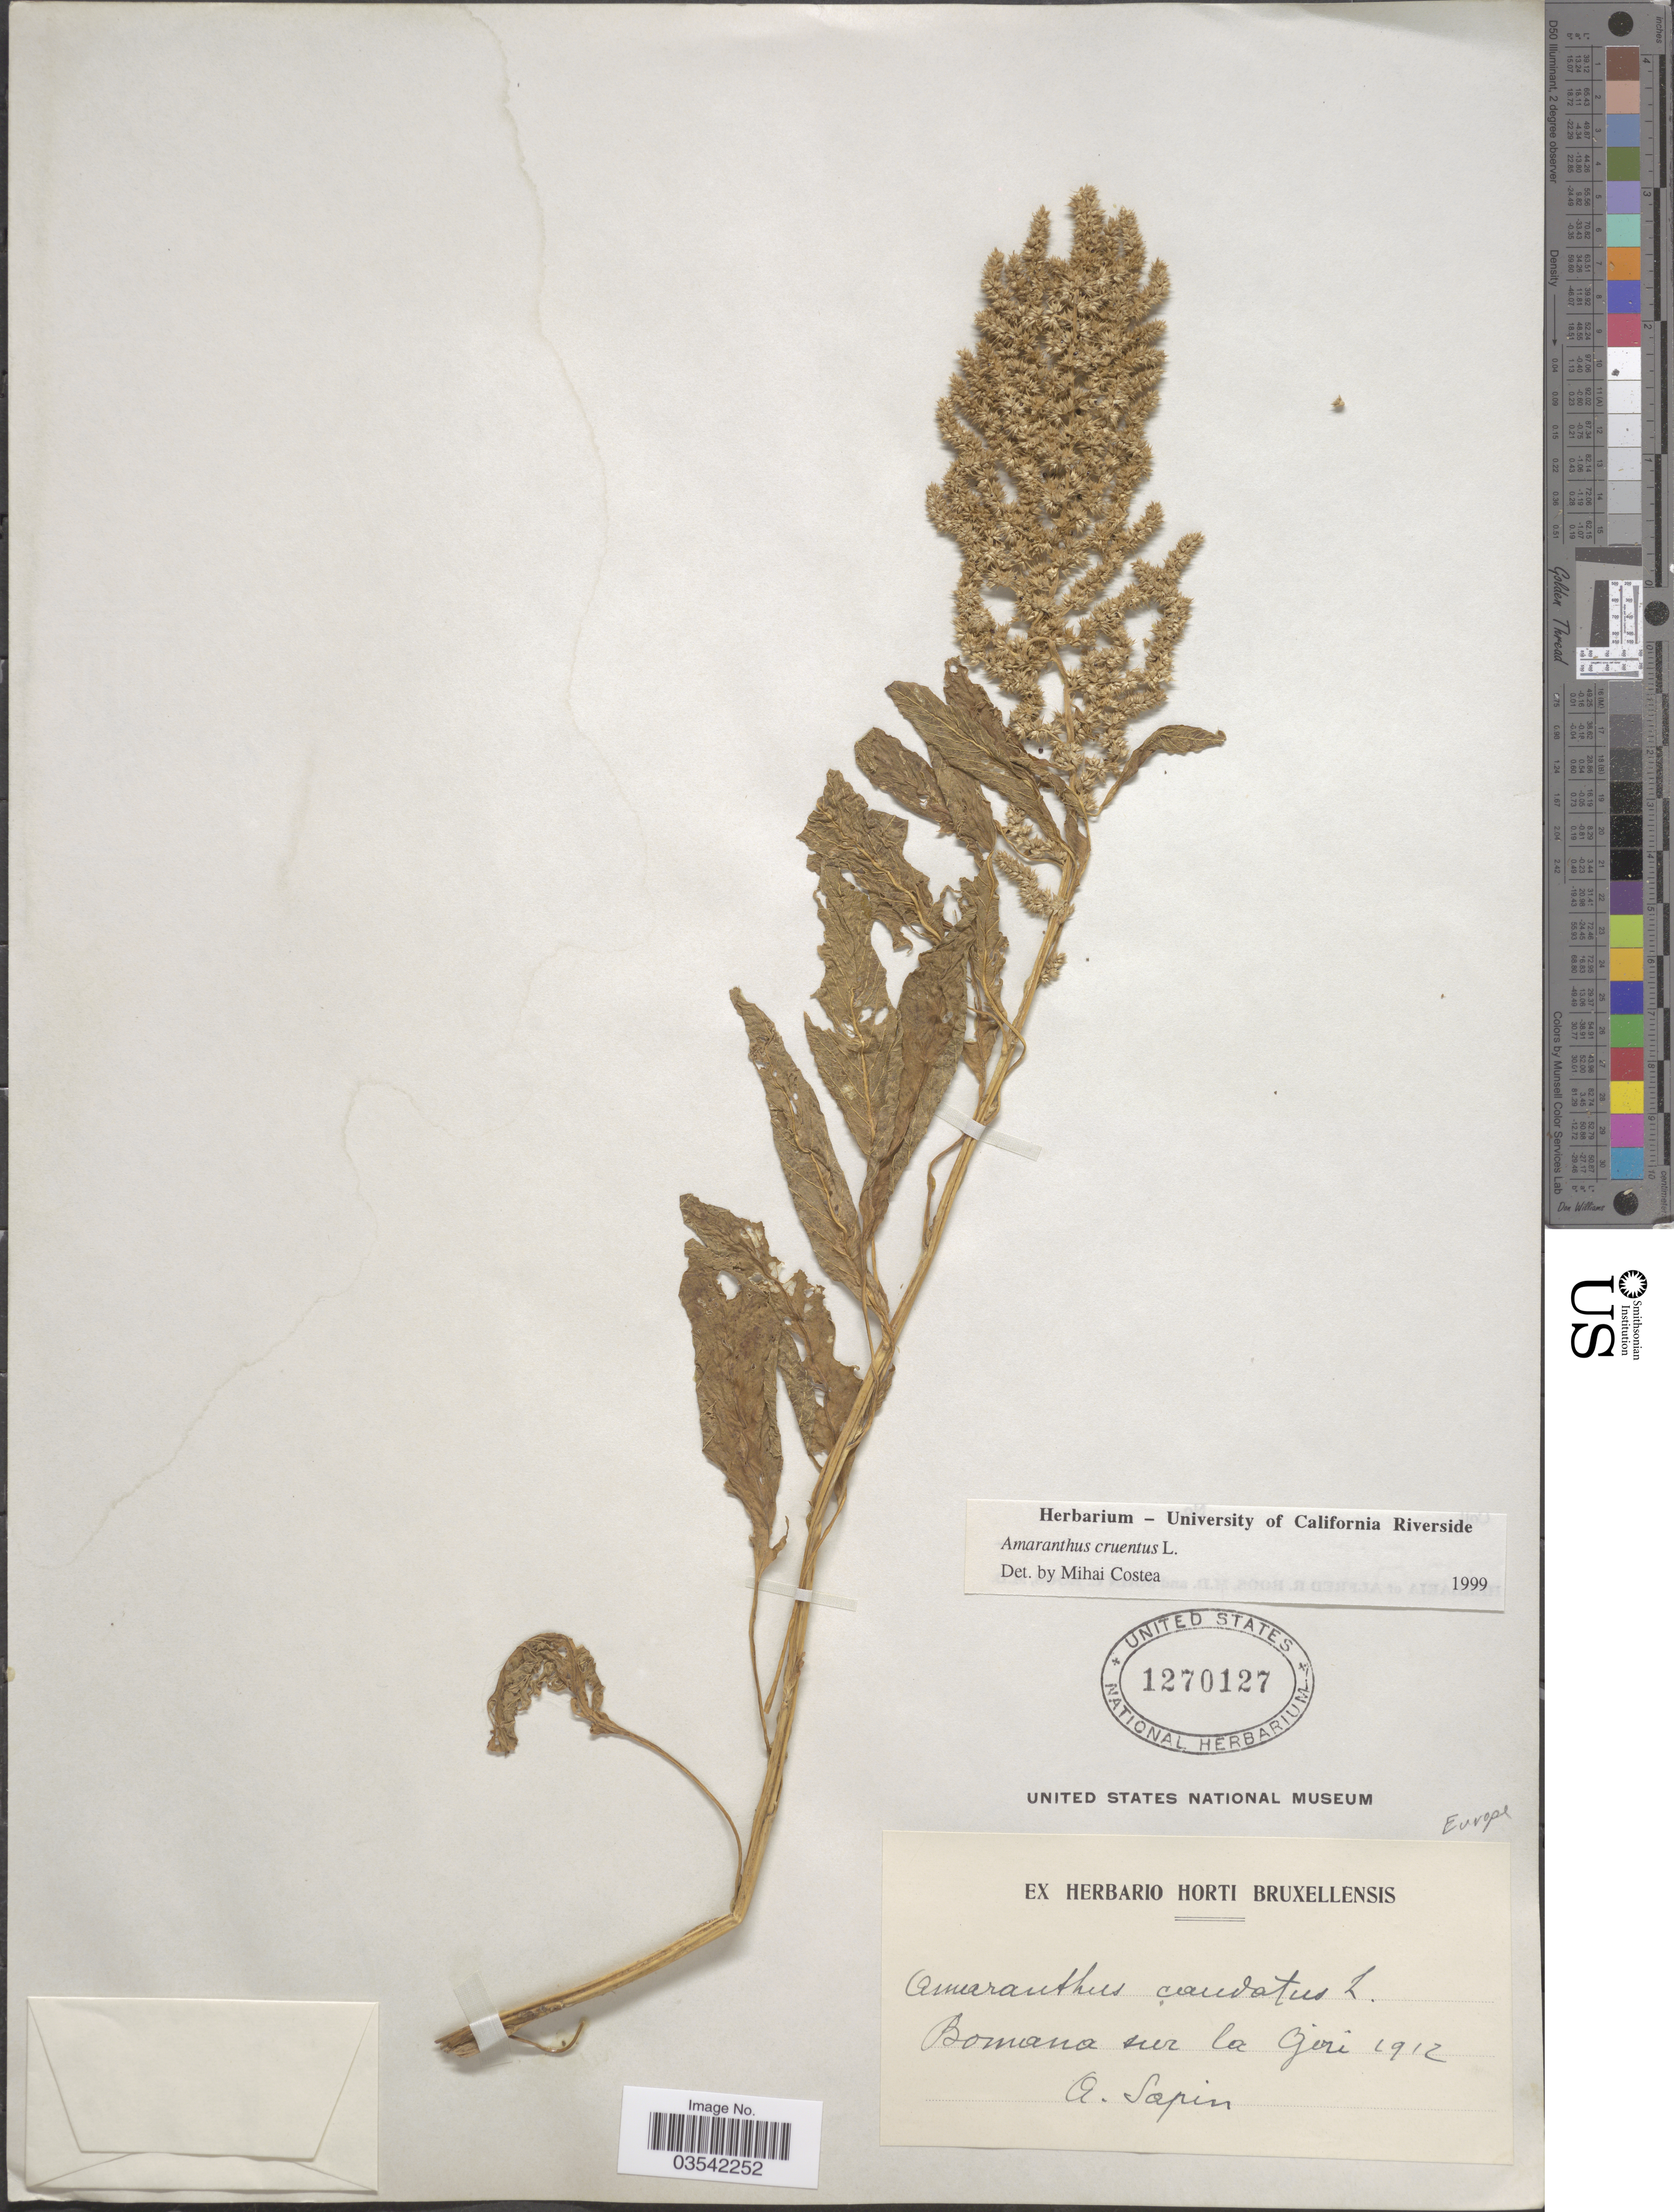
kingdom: Plantae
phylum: Tracheophyta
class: Magnoliopsida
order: Caryophyllales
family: Amaranthaceae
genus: Amaranthus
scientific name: Amaranthus cruentus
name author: L.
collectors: A. Sapin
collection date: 1912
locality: Europe. Bomana sur la Giri.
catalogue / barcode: US 1270127